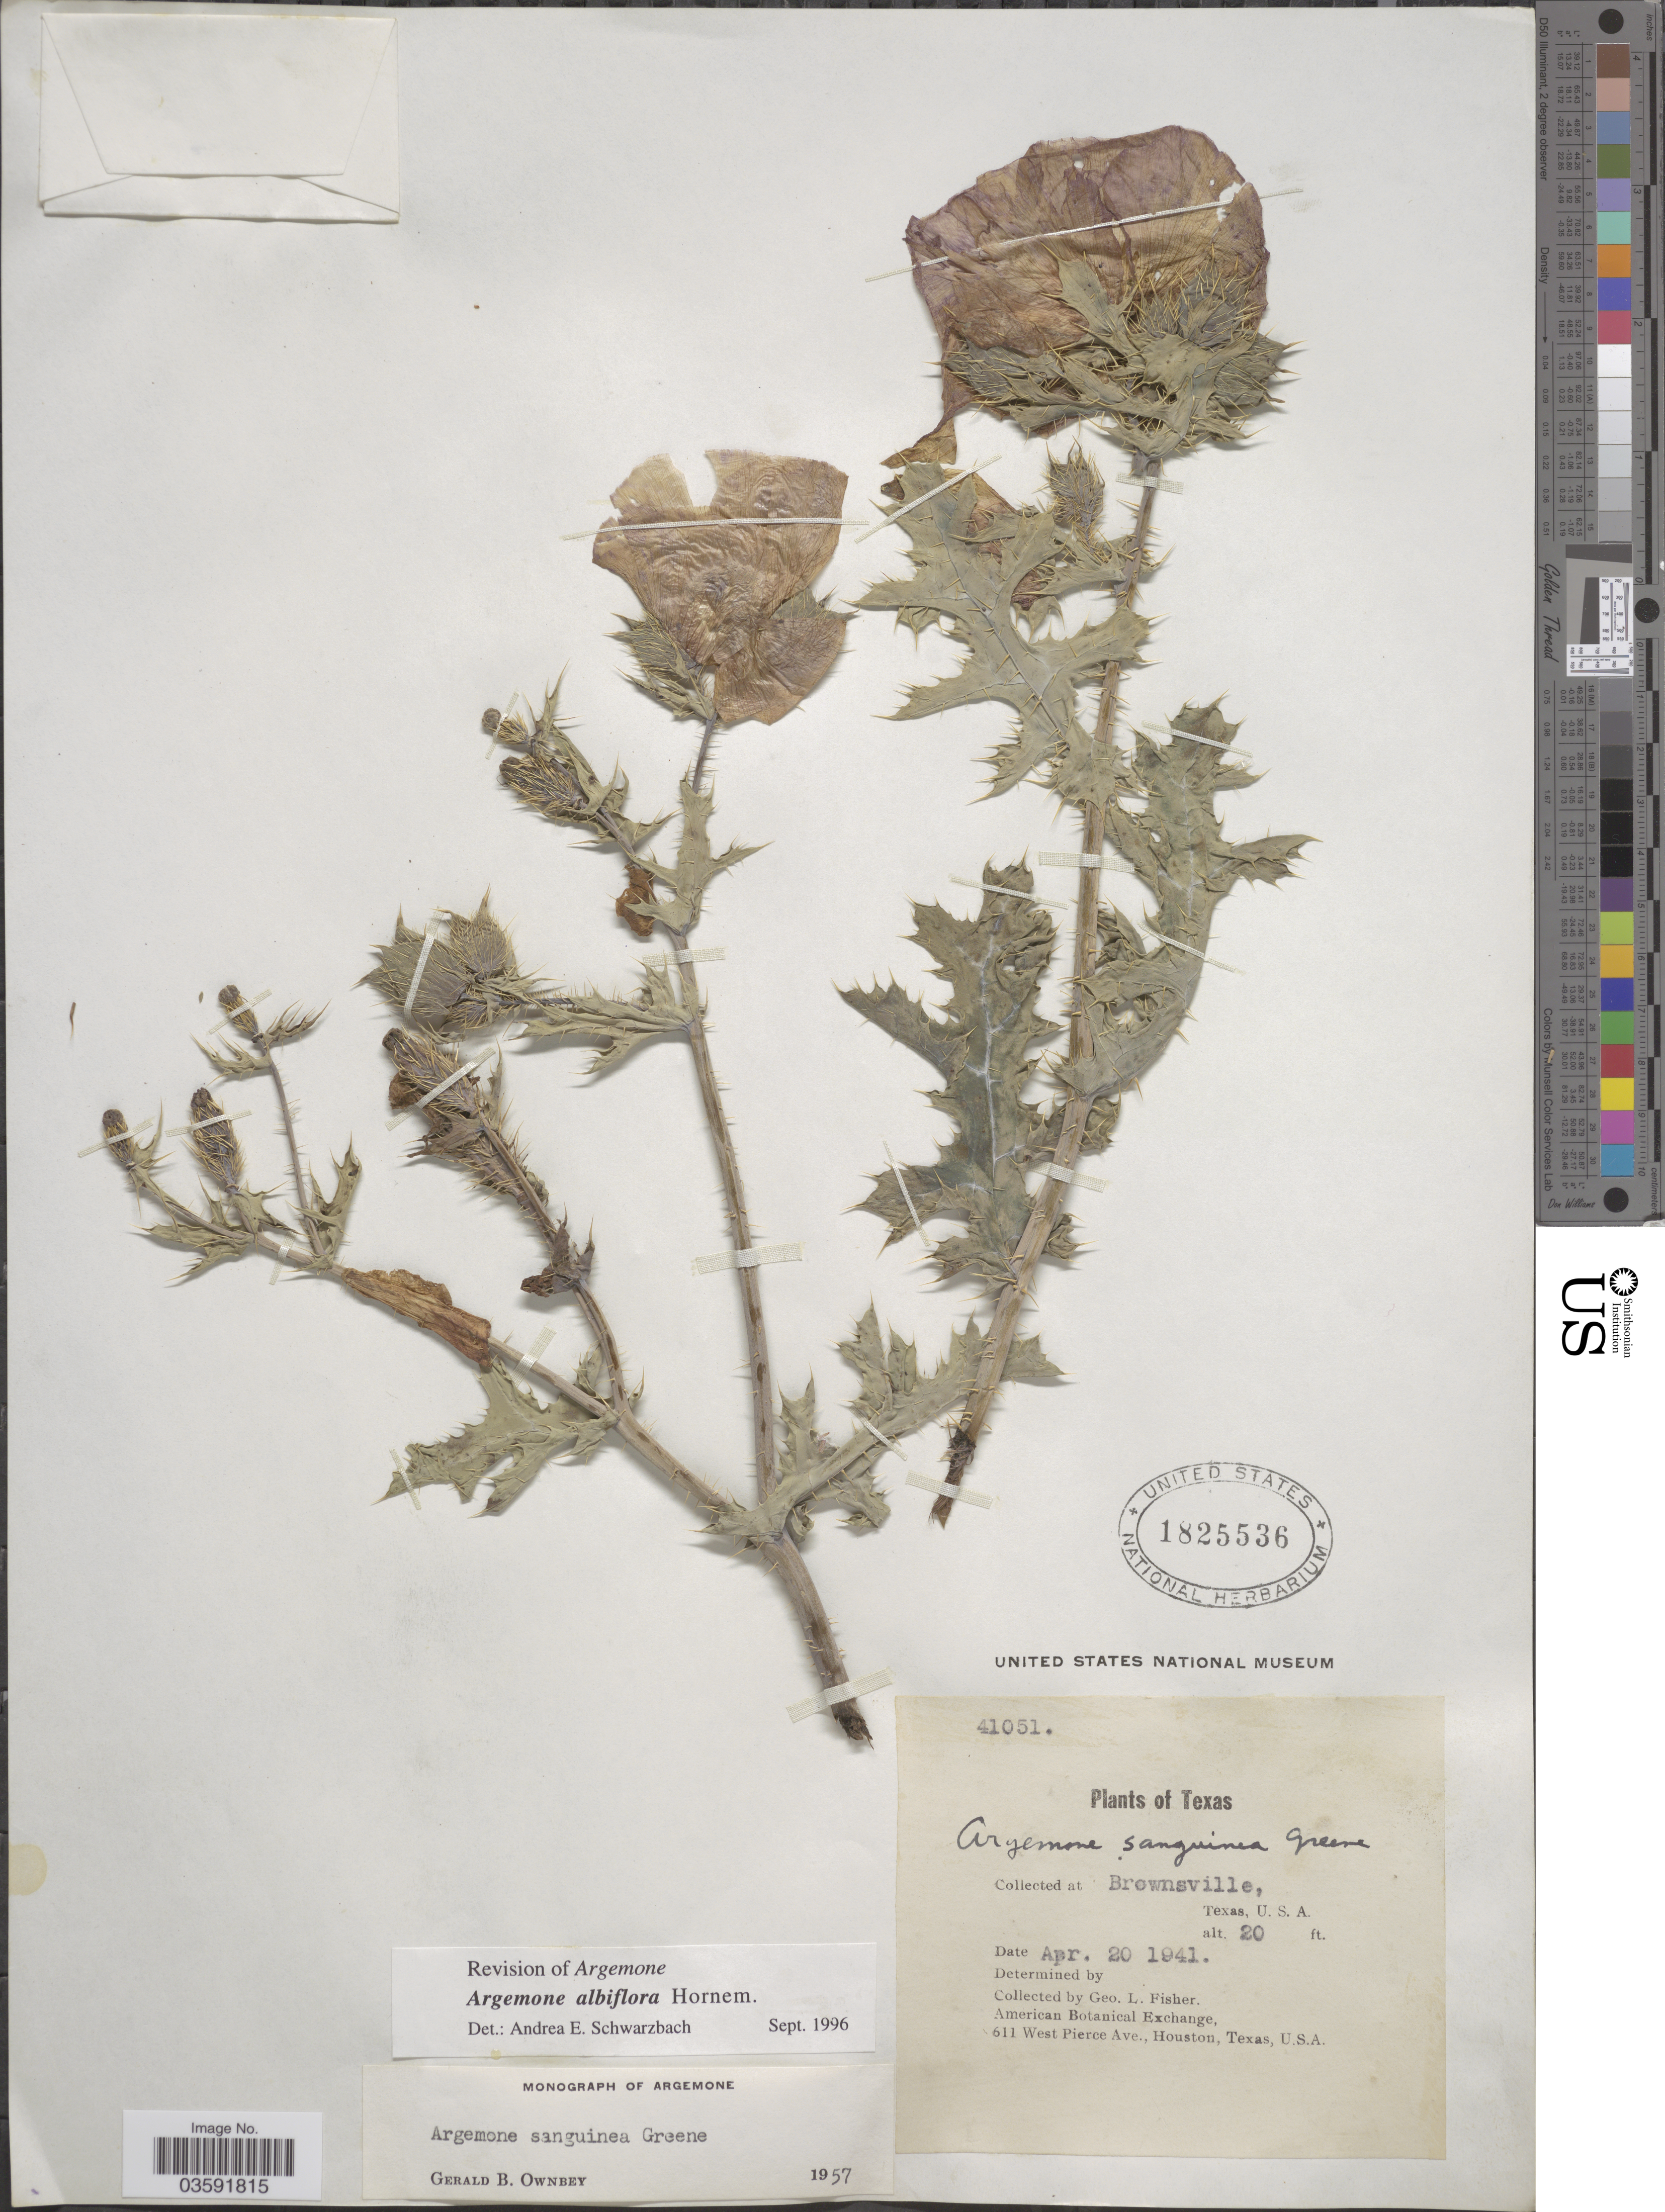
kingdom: Plantae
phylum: Tracheophyta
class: Magnoliopsida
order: Ranunculales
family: Papaveraceae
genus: Argemone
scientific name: Argemone albiflora subsp. albiflora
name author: Hornem.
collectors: G. L. Fisher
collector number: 41051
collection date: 1941-04-20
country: United States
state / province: Texas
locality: Brownsville.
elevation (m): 6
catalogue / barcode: US 1825536